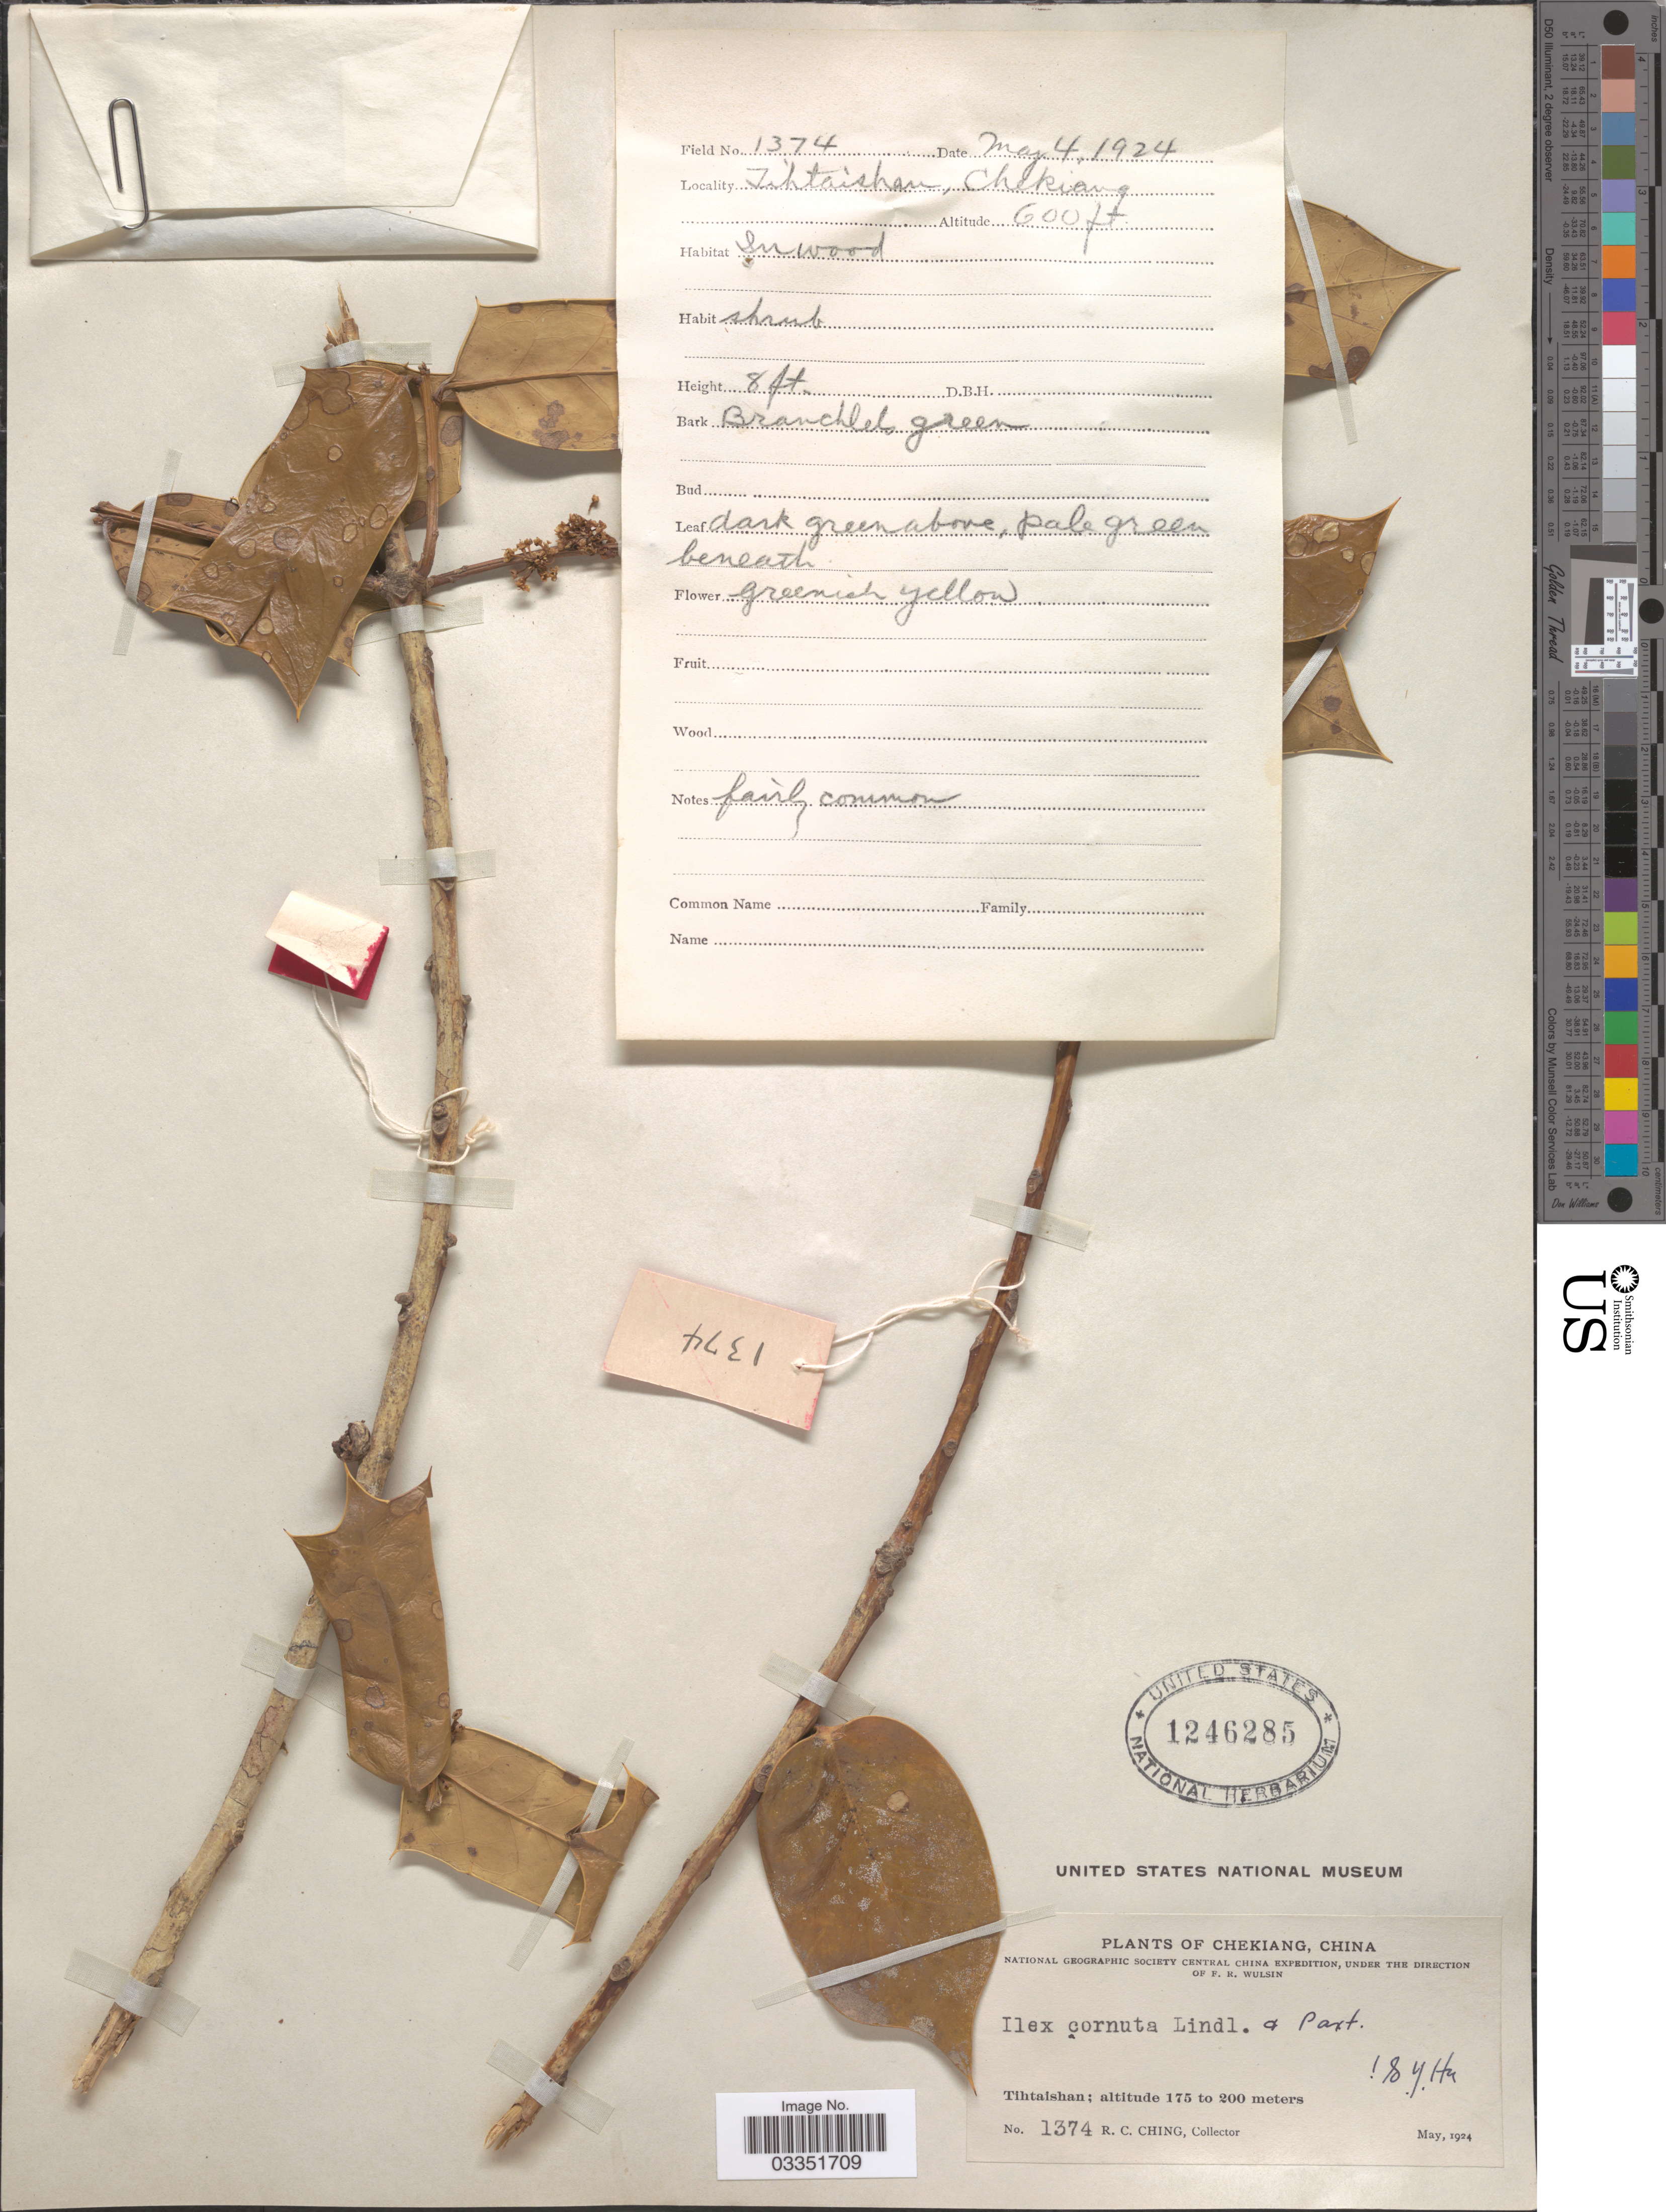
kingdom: Plantae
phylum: Tracheophyta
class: Magnoliopsida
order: Aquifoliales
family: Aquifoliaceae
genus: Ilex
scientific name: Ilex cornuta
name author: Lindl. & Paxton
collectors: R. C. Ching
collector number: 1374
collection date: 1924-05-04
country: China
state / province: Zhejiang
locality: Chekiang. Tihtaishan.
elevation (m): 183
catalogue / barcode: US 1246285